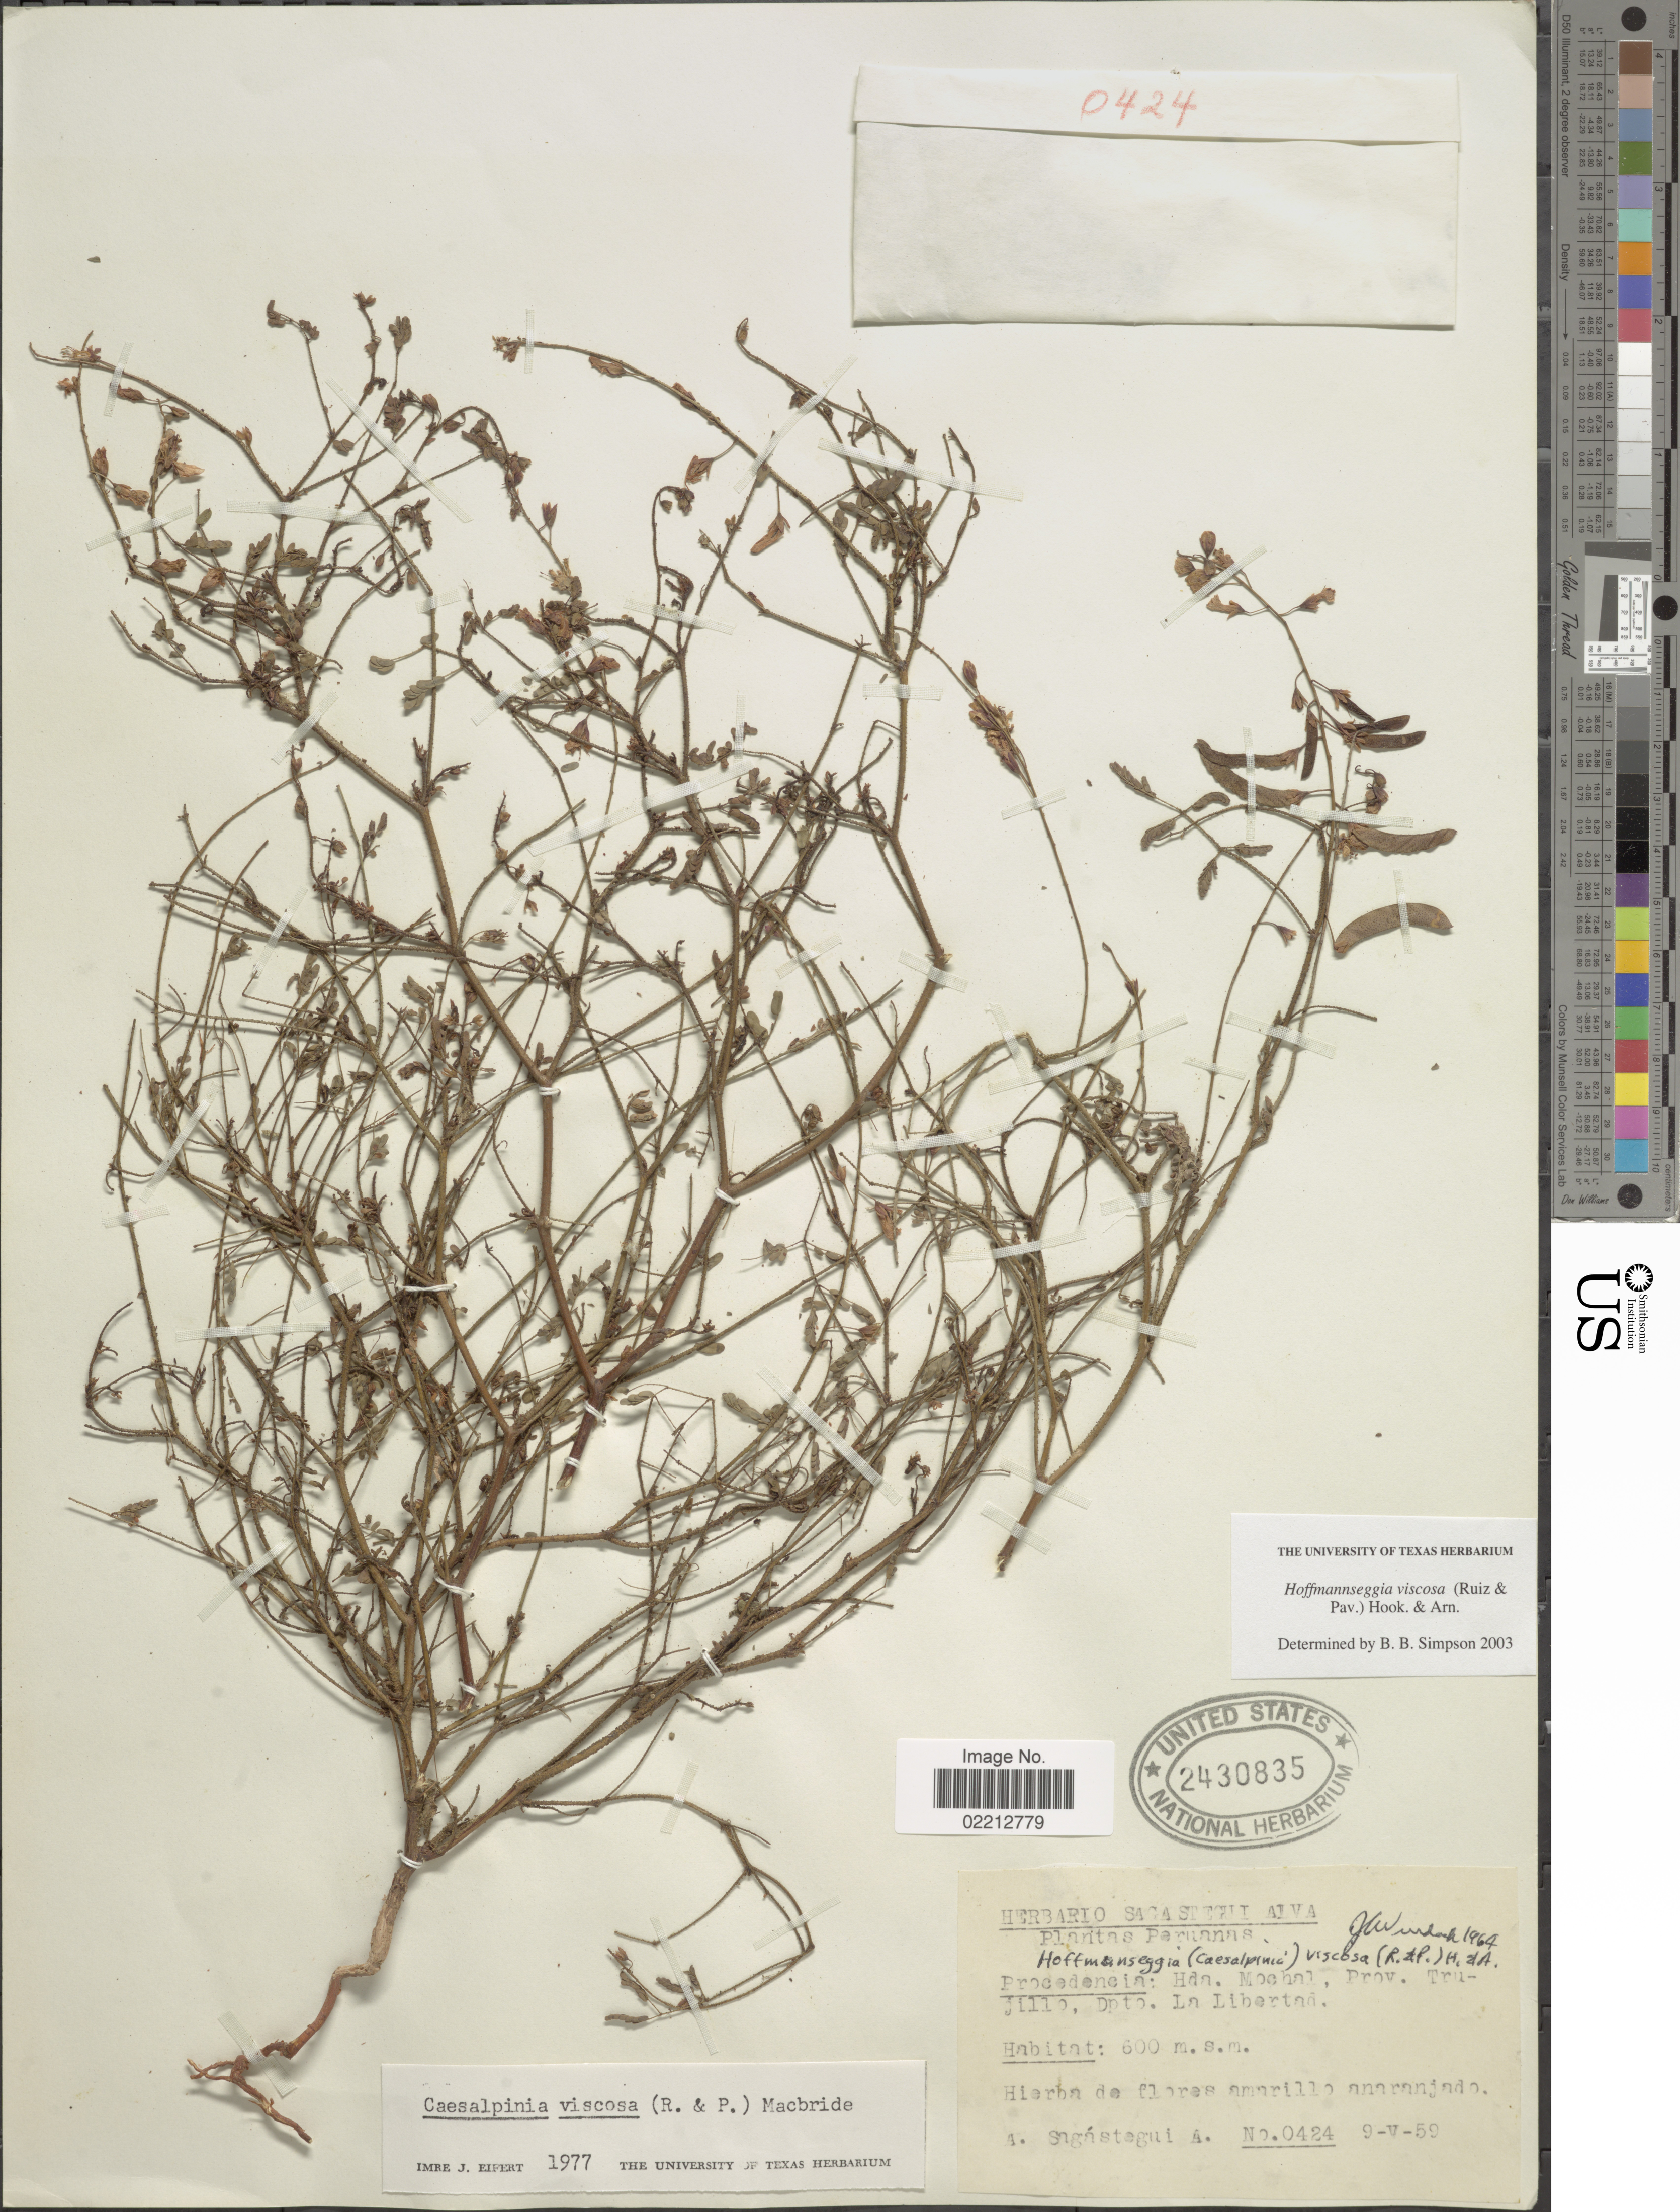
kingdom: Plantae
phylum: Tracheophyta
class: Magnoliopsida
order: Fabales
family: Fabaceae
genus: Hoffmannseggia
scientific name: Hoffmannseggia viscosa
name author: Hook. & Arn.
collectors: A. Sagástegui A.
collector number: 0424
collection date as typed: Transcribed d/m/y: 9/5/59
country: Peru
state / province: La Libertad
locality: Hda. Mochal, Prov. Trujillo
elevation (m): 600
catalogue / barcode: US 2430835